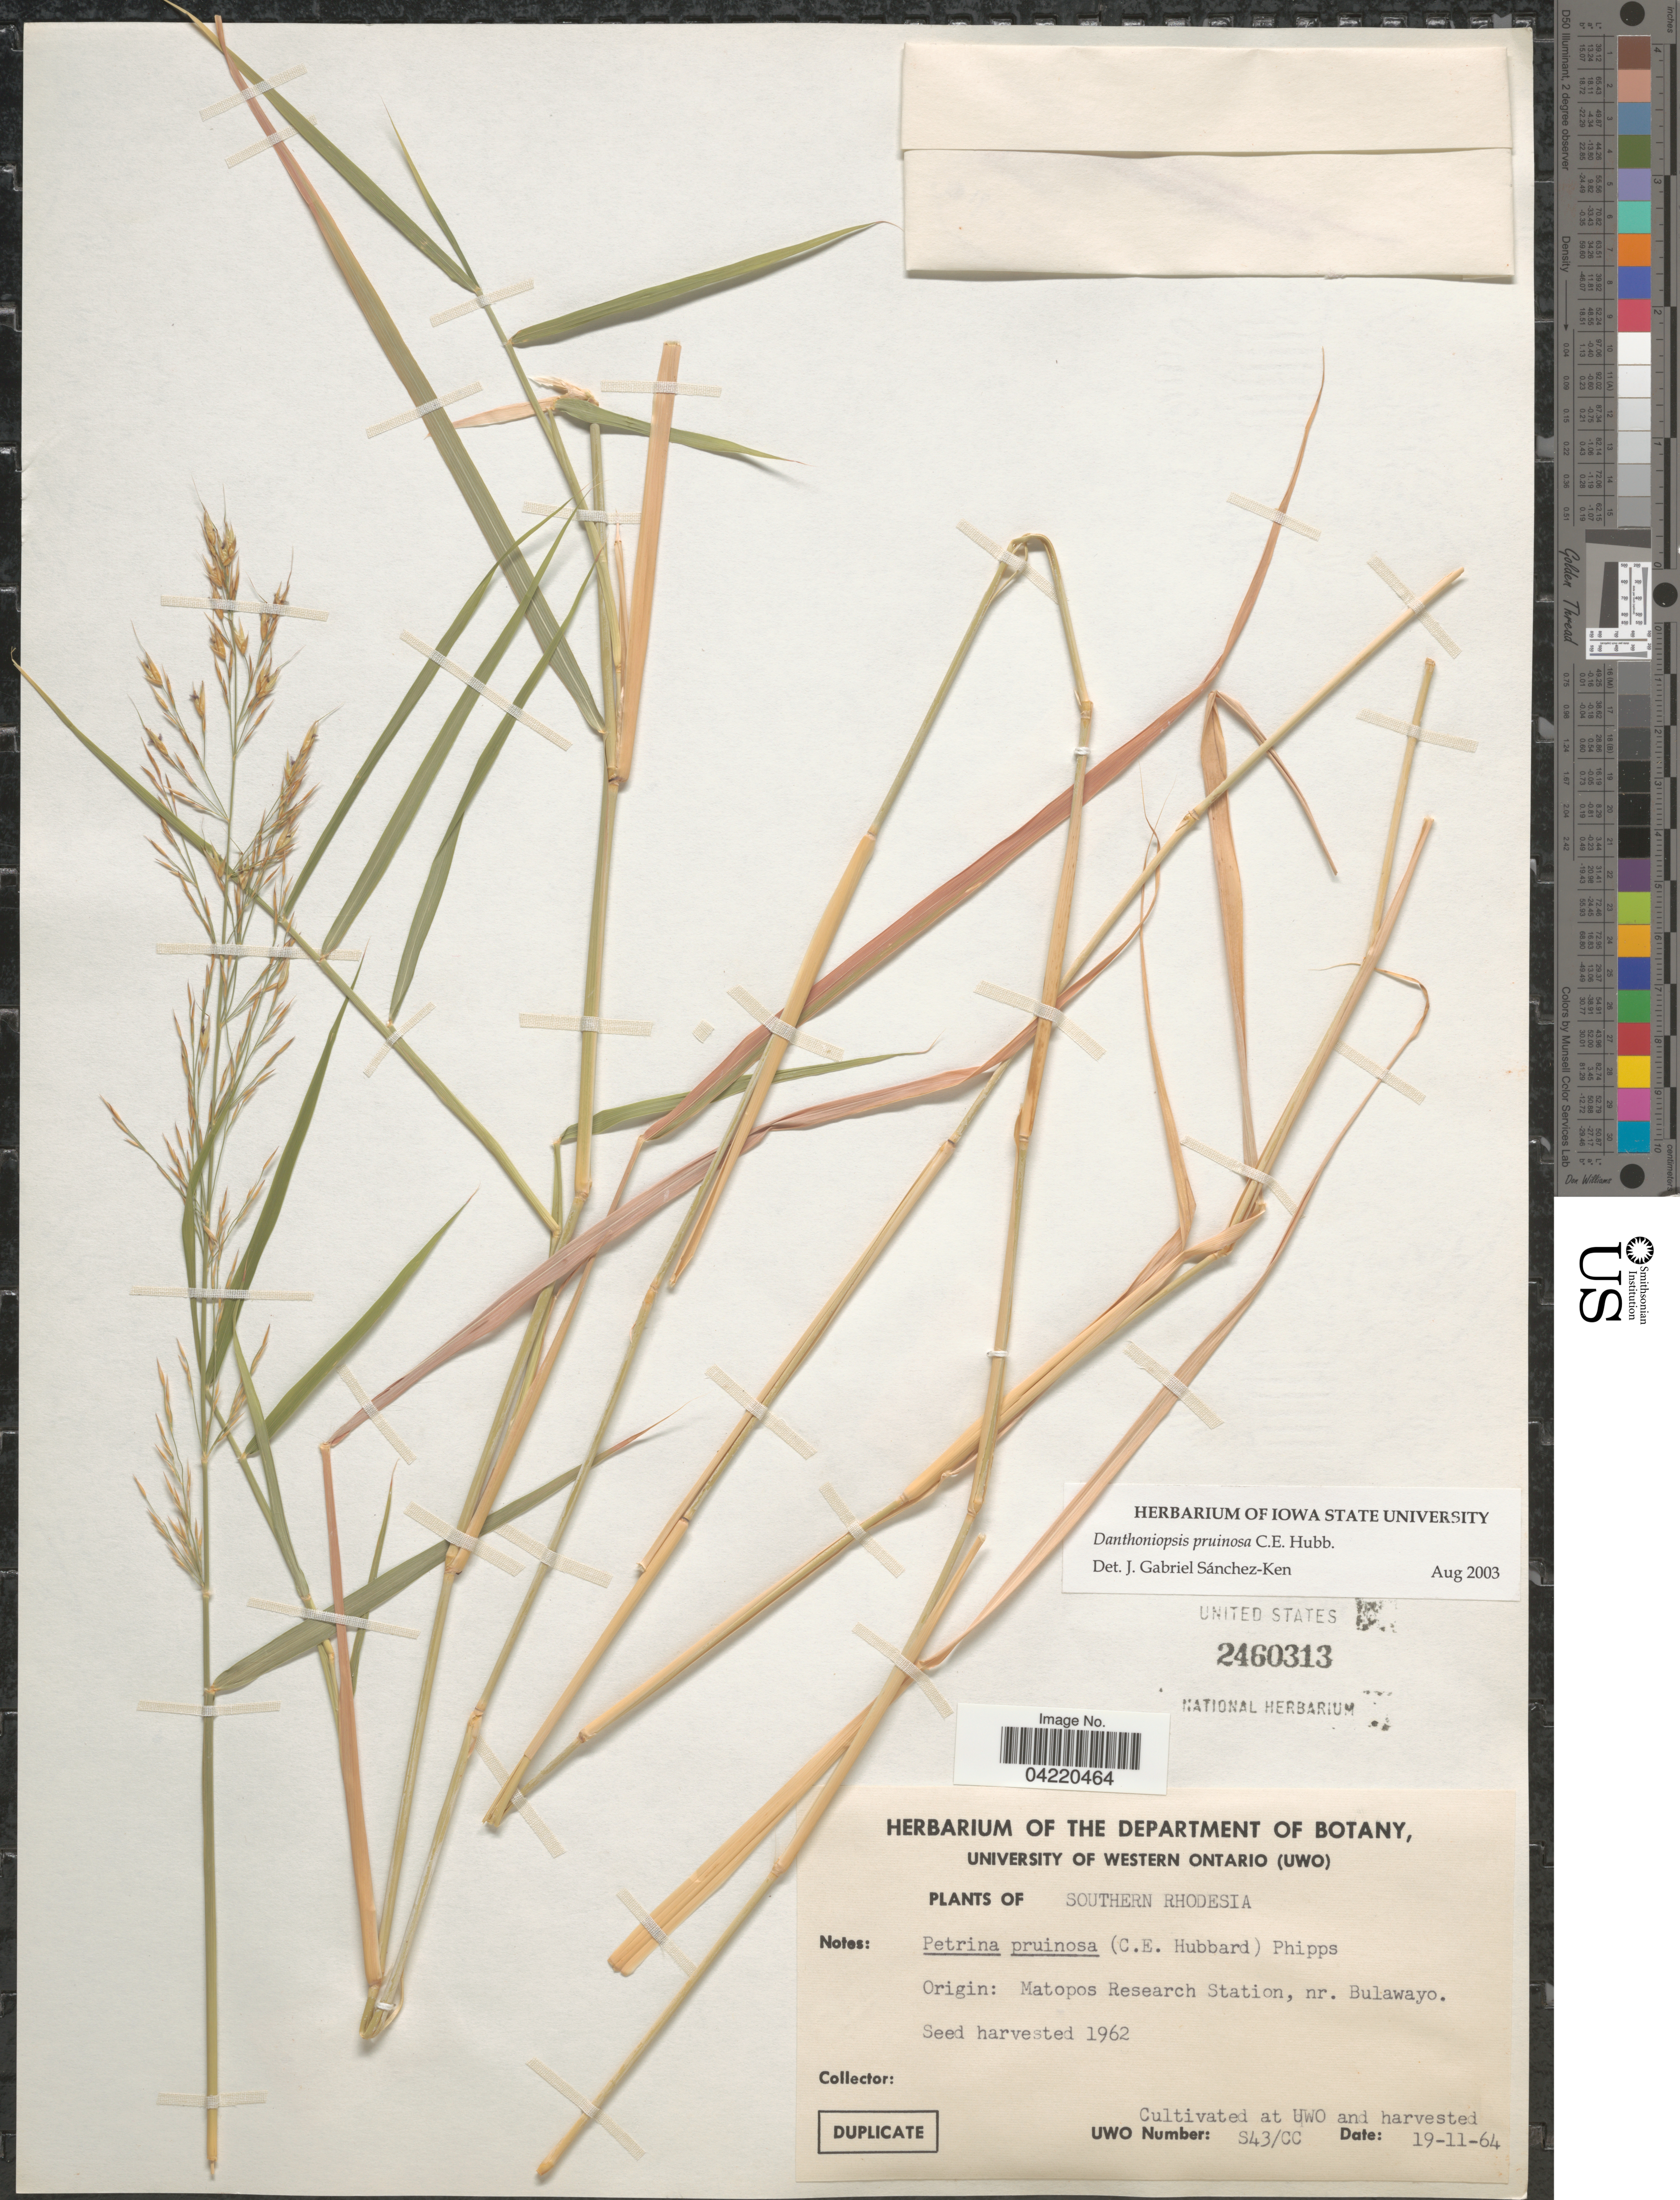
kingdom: Plantae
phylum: Tracheophyta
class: Liliopsida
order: Poales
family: Poaceae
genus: Danthoniopsis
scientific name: Danthoniopsis pruinosa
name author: C. E. Hubb.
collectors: Botany Staff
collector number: S43/CC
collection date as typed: Transcribed d/m/y: 19/11/64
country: Canada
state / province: Ontario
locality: At UWO.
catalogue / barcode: US 2460313